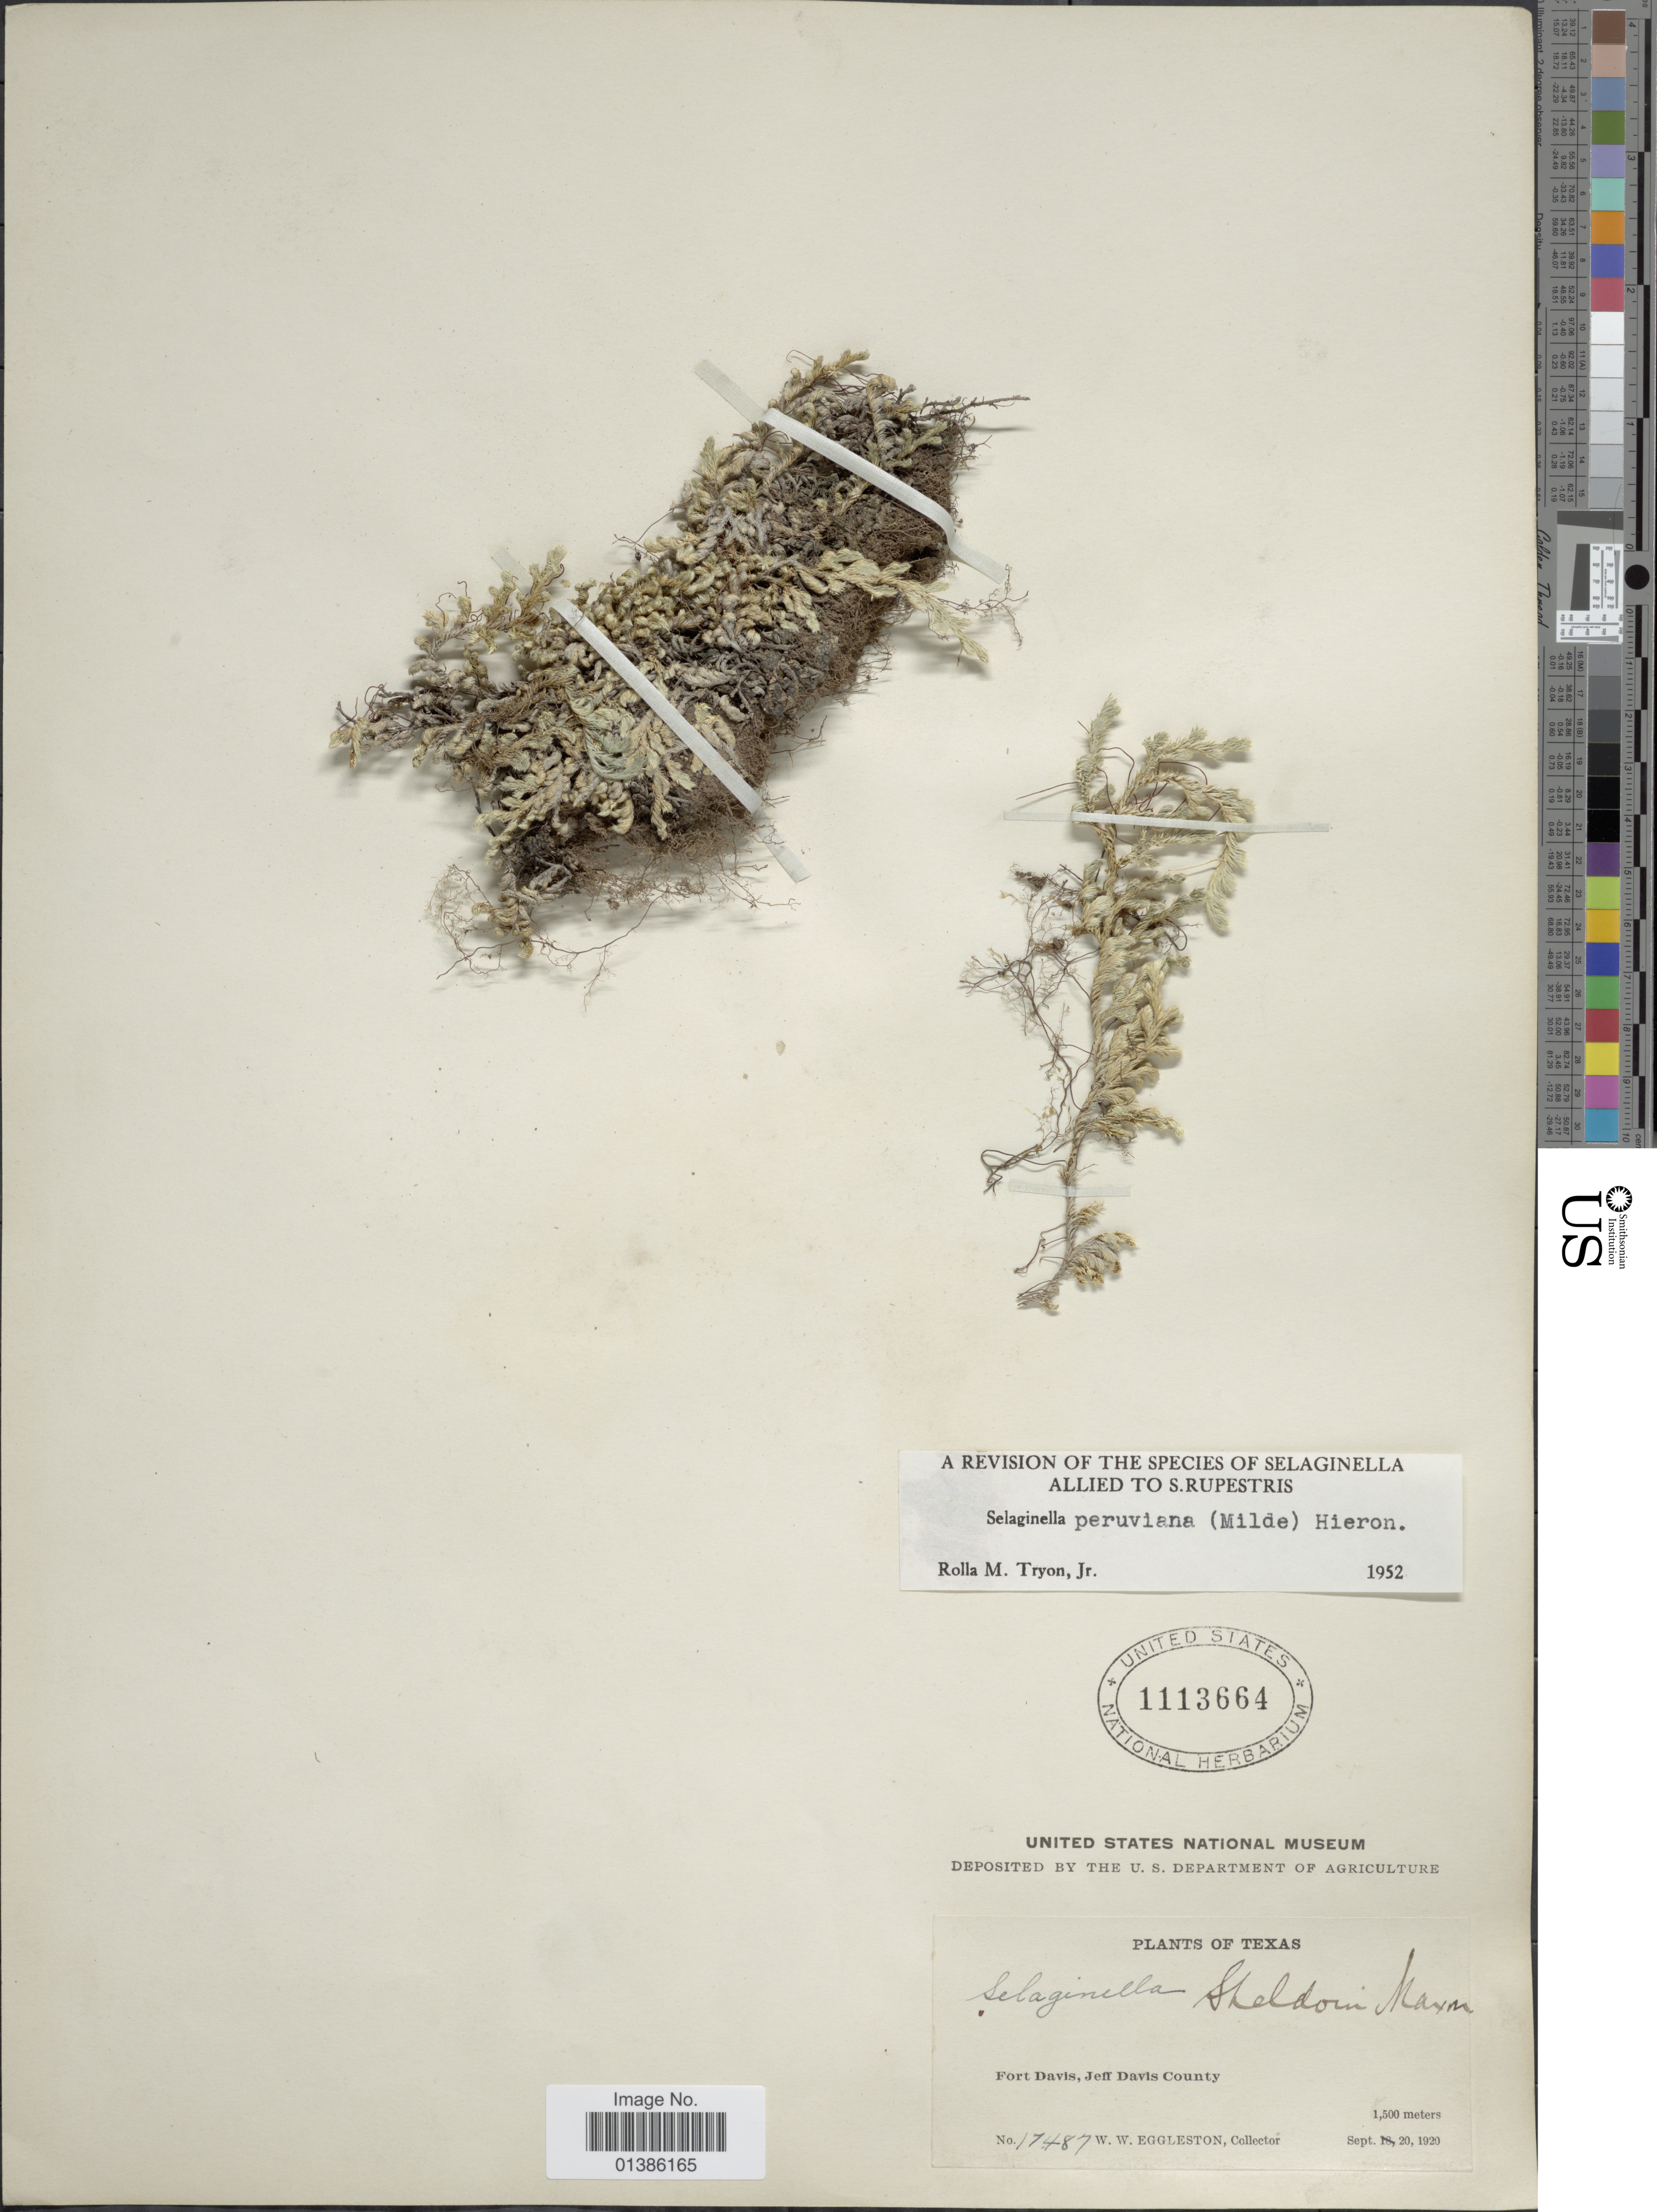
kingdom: Plantae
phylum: Tracheophyta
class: Lycopodiopsida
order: Selaginellales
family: Selaginellaceae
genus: Selaginella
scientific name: Selaginella peruviana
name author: (Milde) Hieron.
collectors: W. W. Eggleston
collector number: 17487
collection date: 1920-09-20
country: United States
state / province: Texas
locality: Fort Davis, Jeff Davis County.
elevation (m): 1500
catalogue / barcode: US 1113664